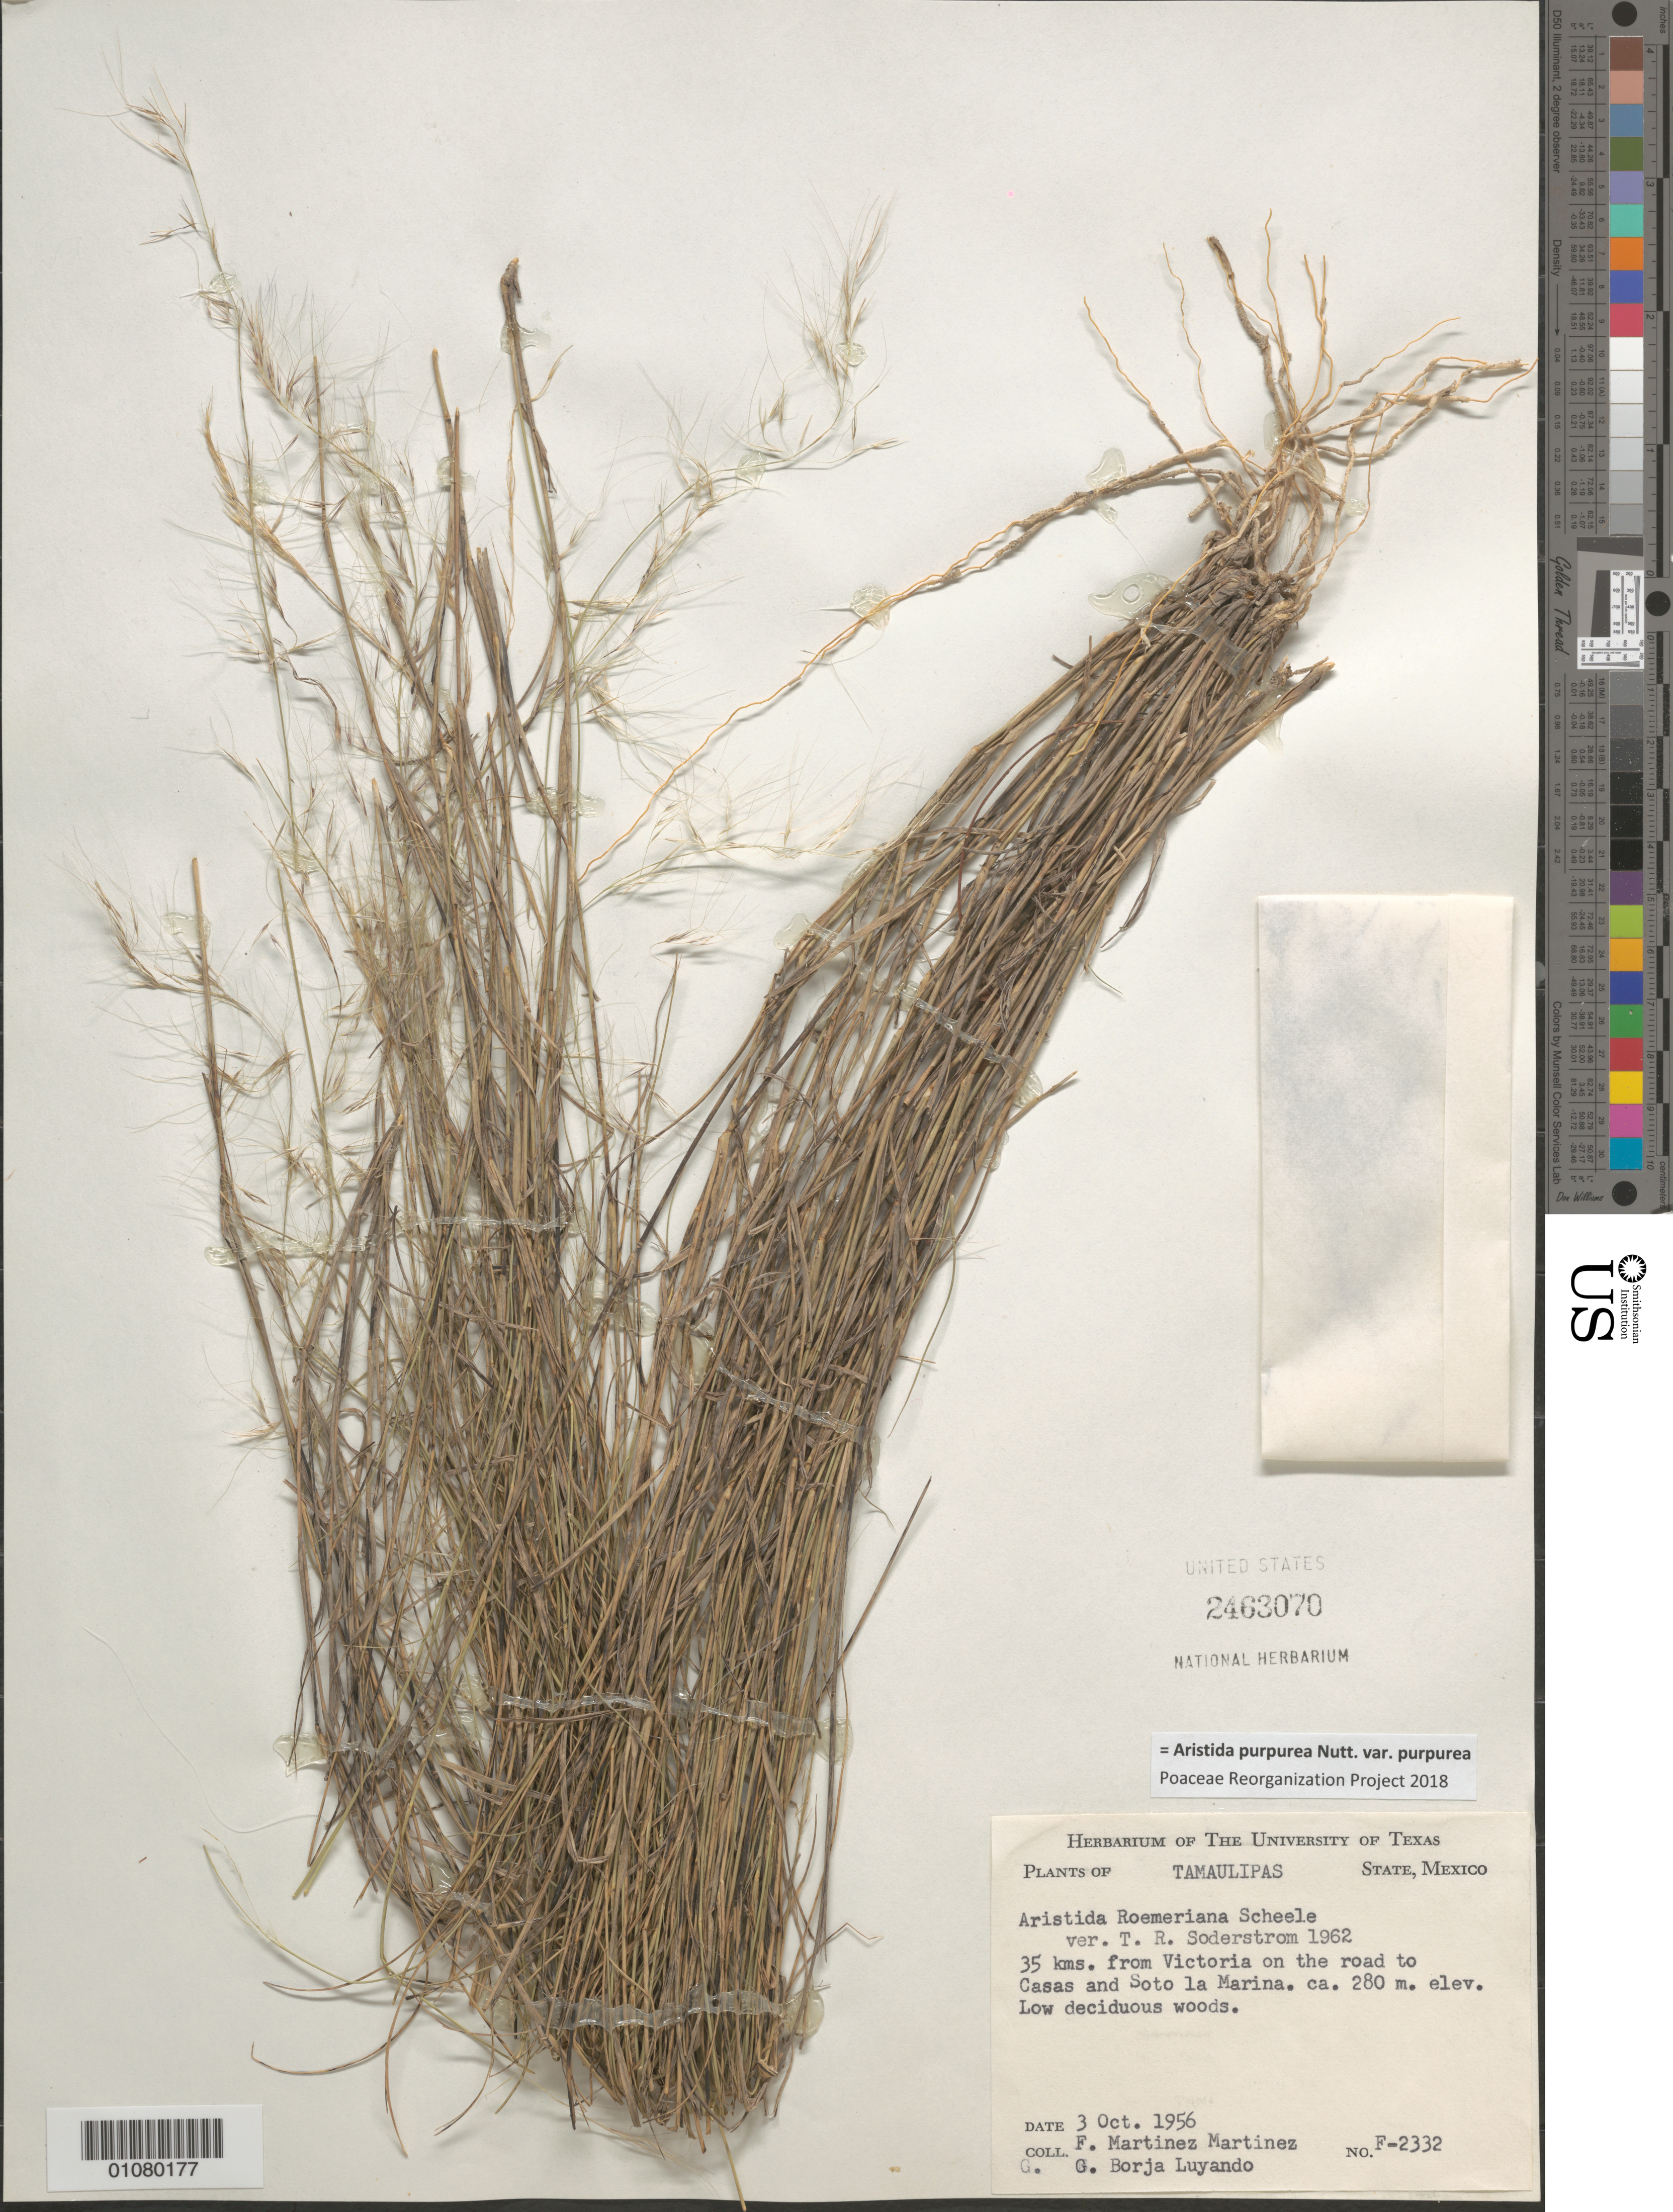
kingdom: Plantae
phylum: Tracheophyta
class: Liliopsida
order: Poales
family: Poaceae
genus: Aristida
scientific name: Aristida purpurea var. purpurea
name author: Nutt.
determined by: Poaceae Reorganization Project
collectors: F. Martinez-M. & G. Borja-Luyando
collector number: F 2332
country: Mexico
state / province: Tamaulipas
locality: Victoria on the road to Casas and Soto la Marina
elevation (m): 280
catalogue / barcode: US 2463070